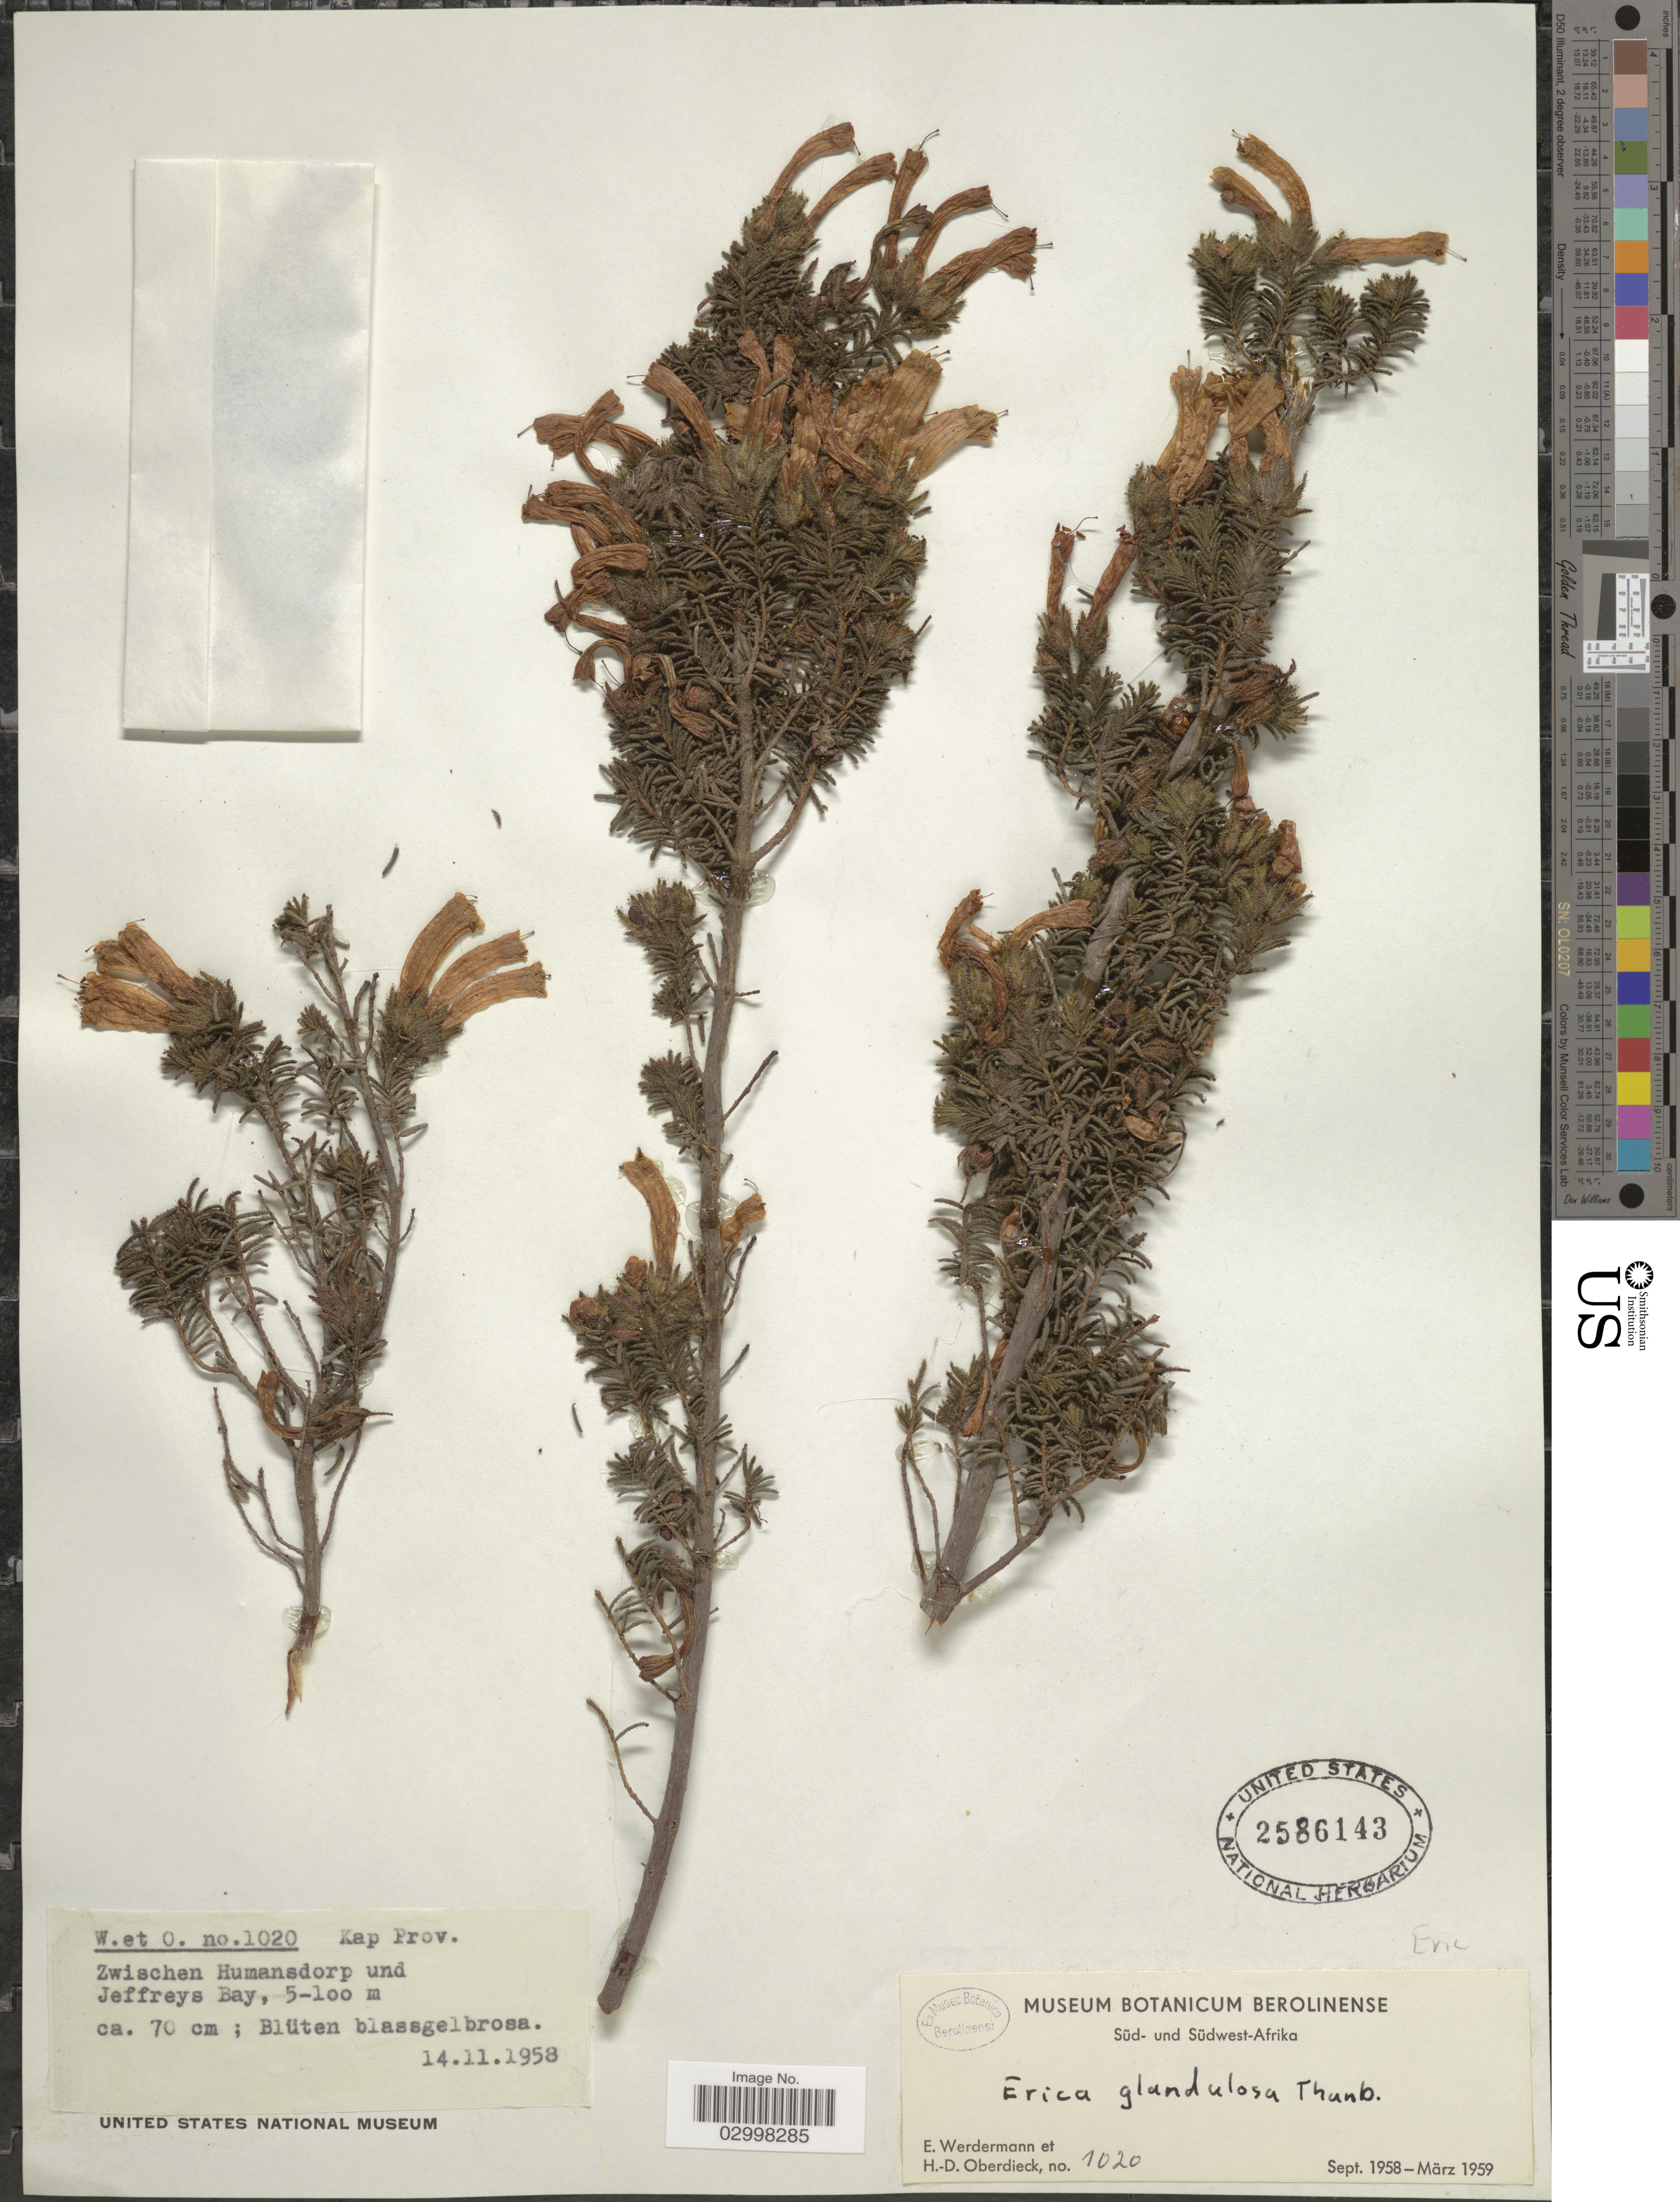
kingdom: Plantae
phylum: Tracheophyta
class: Magnoliopsida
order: Ericales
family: Ericaceae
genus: Erica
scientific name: Erica glandulosa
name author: Thunb.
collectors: E. Werdermann & H. Oberdieck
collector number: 1020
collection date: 1958-11-14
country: South Africa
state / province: Eastern Cape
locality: Kap Prov. Zwischen Humansdorp und Jeffreys Bay.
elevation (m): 5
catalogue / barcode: US 2586143